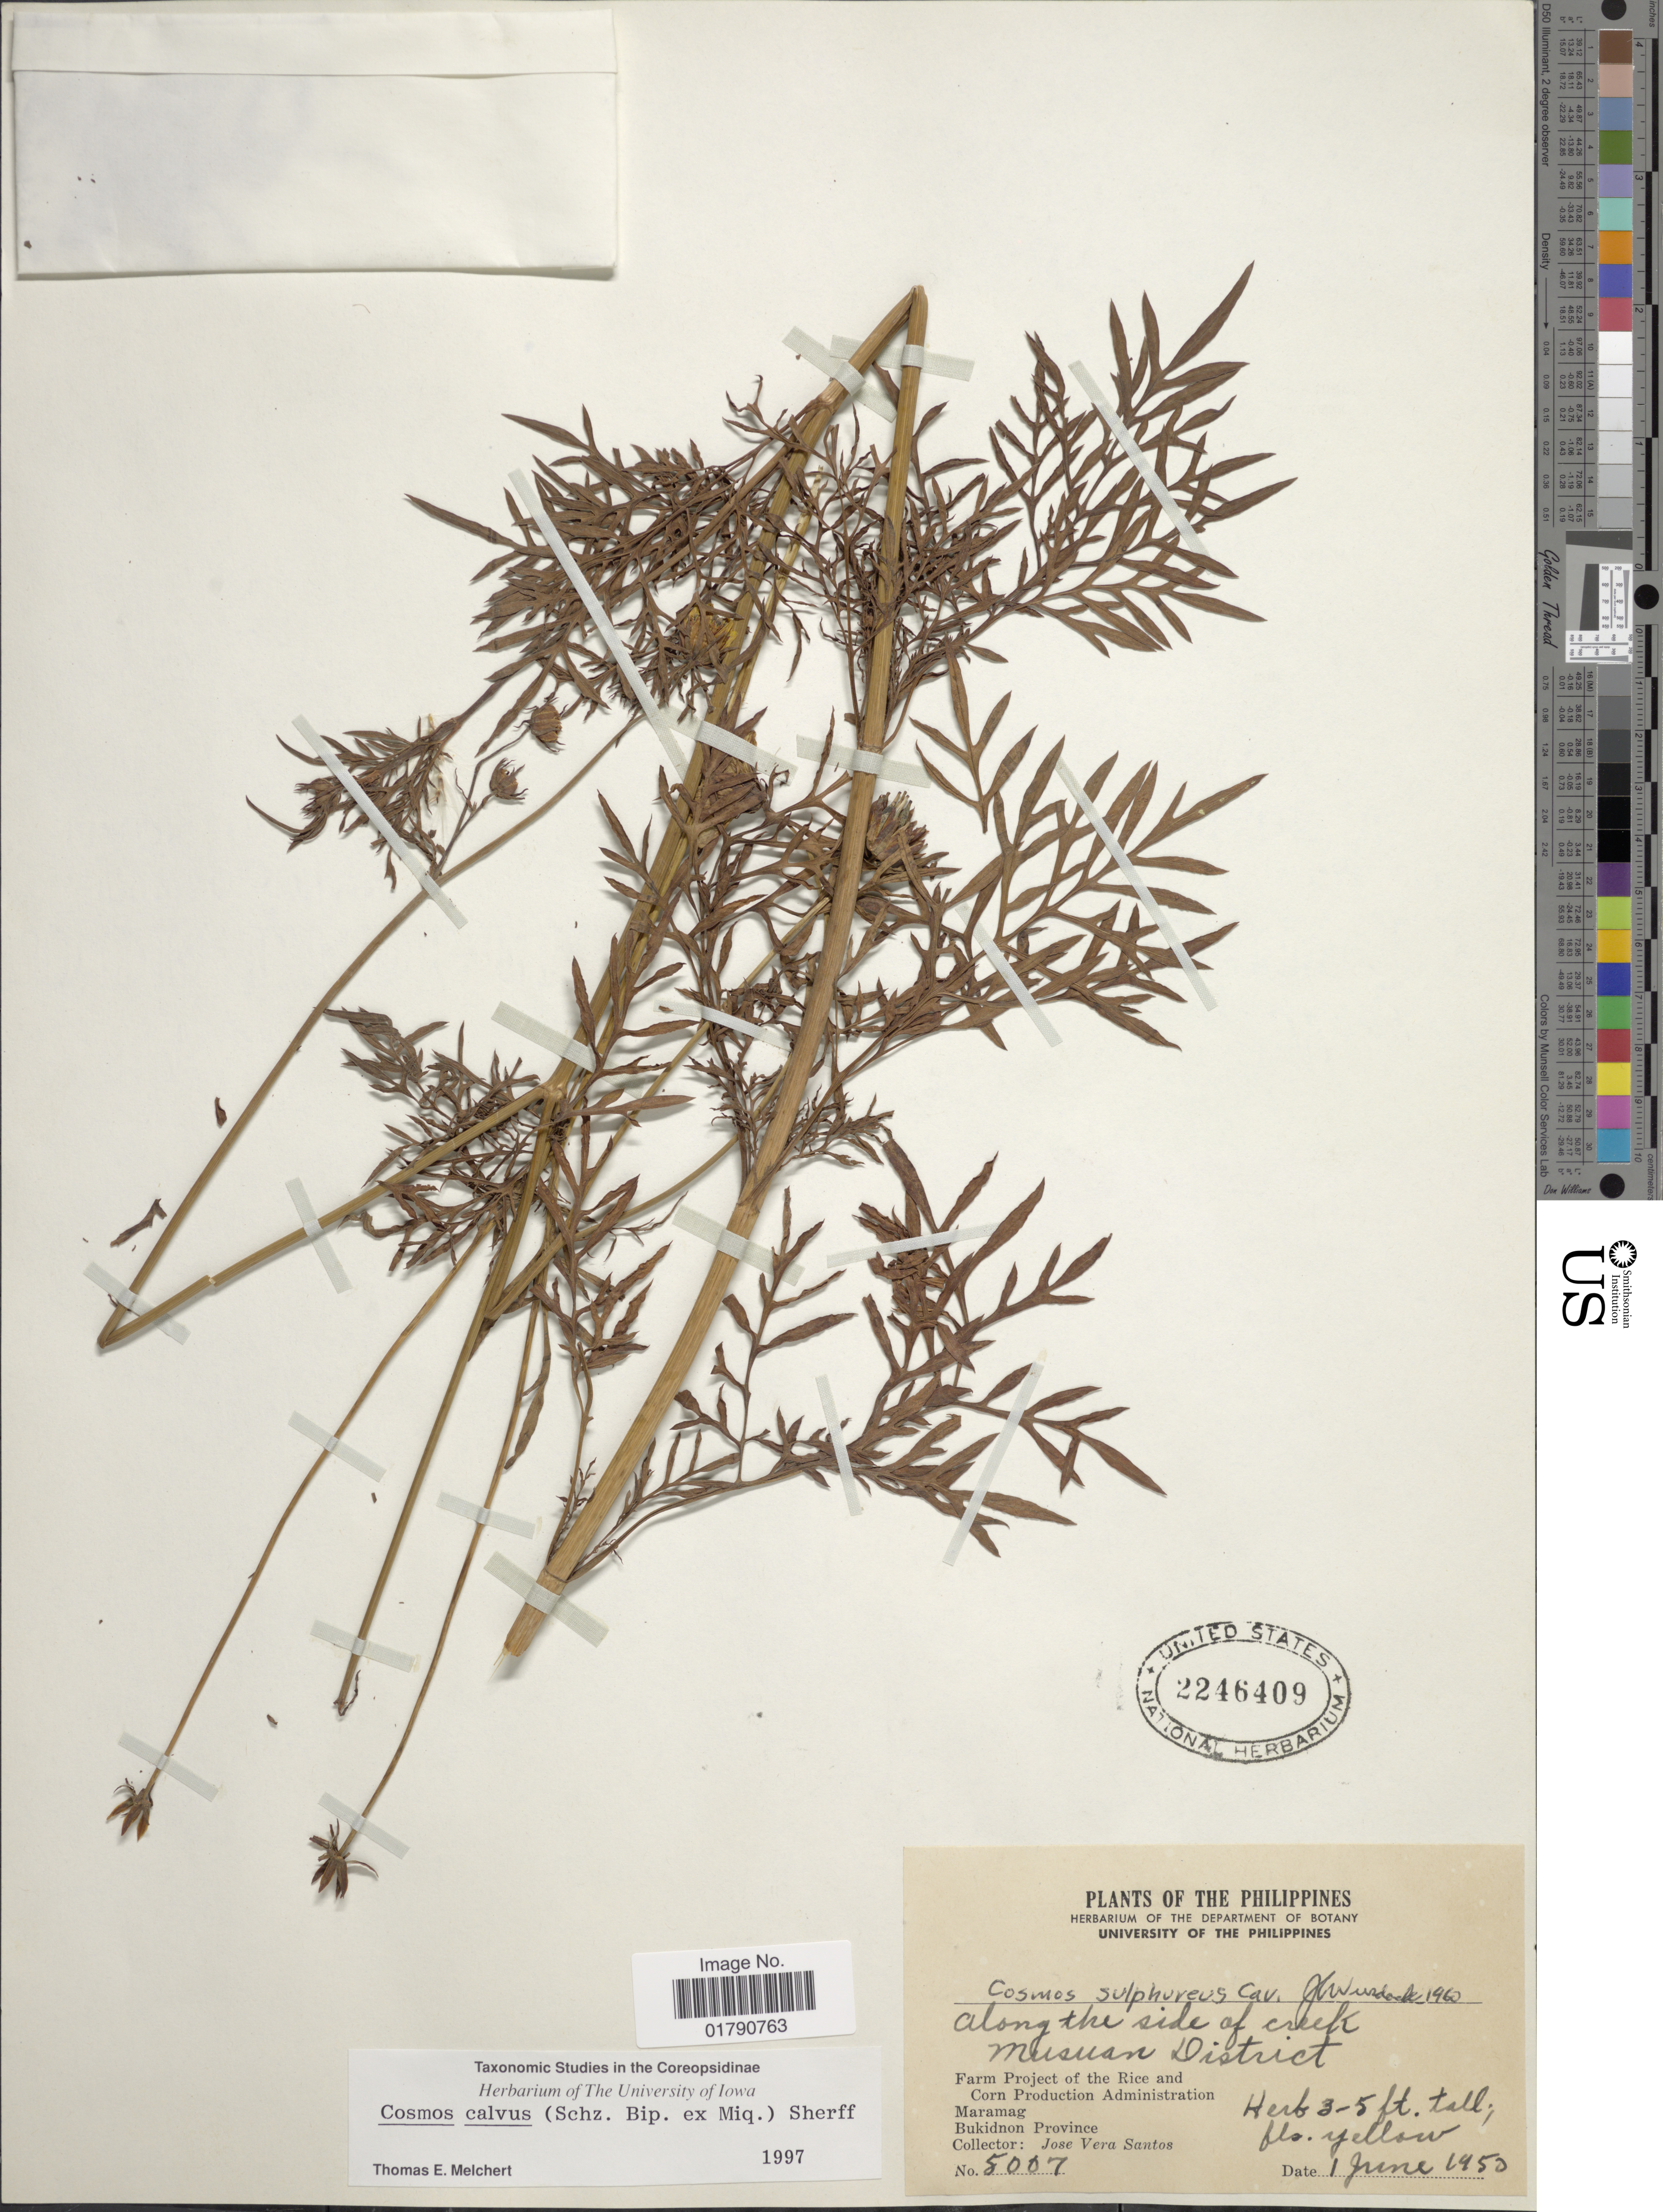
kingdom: Plantae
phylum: Tracheophyta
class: Magnoliopsida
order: Asterales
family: Asteraceae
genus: Cosmos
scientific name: Cosmos calvus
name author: (Sch. Bip. ex Miq.) Sherff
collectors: J. Santos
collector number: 5007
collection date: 1950-06-01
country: Philippines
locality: Along the side of creek Musuan District, Farm Project of the Rice and Corn Production Administration, Maramag, Bukidnon Province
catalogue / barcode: US 2246409